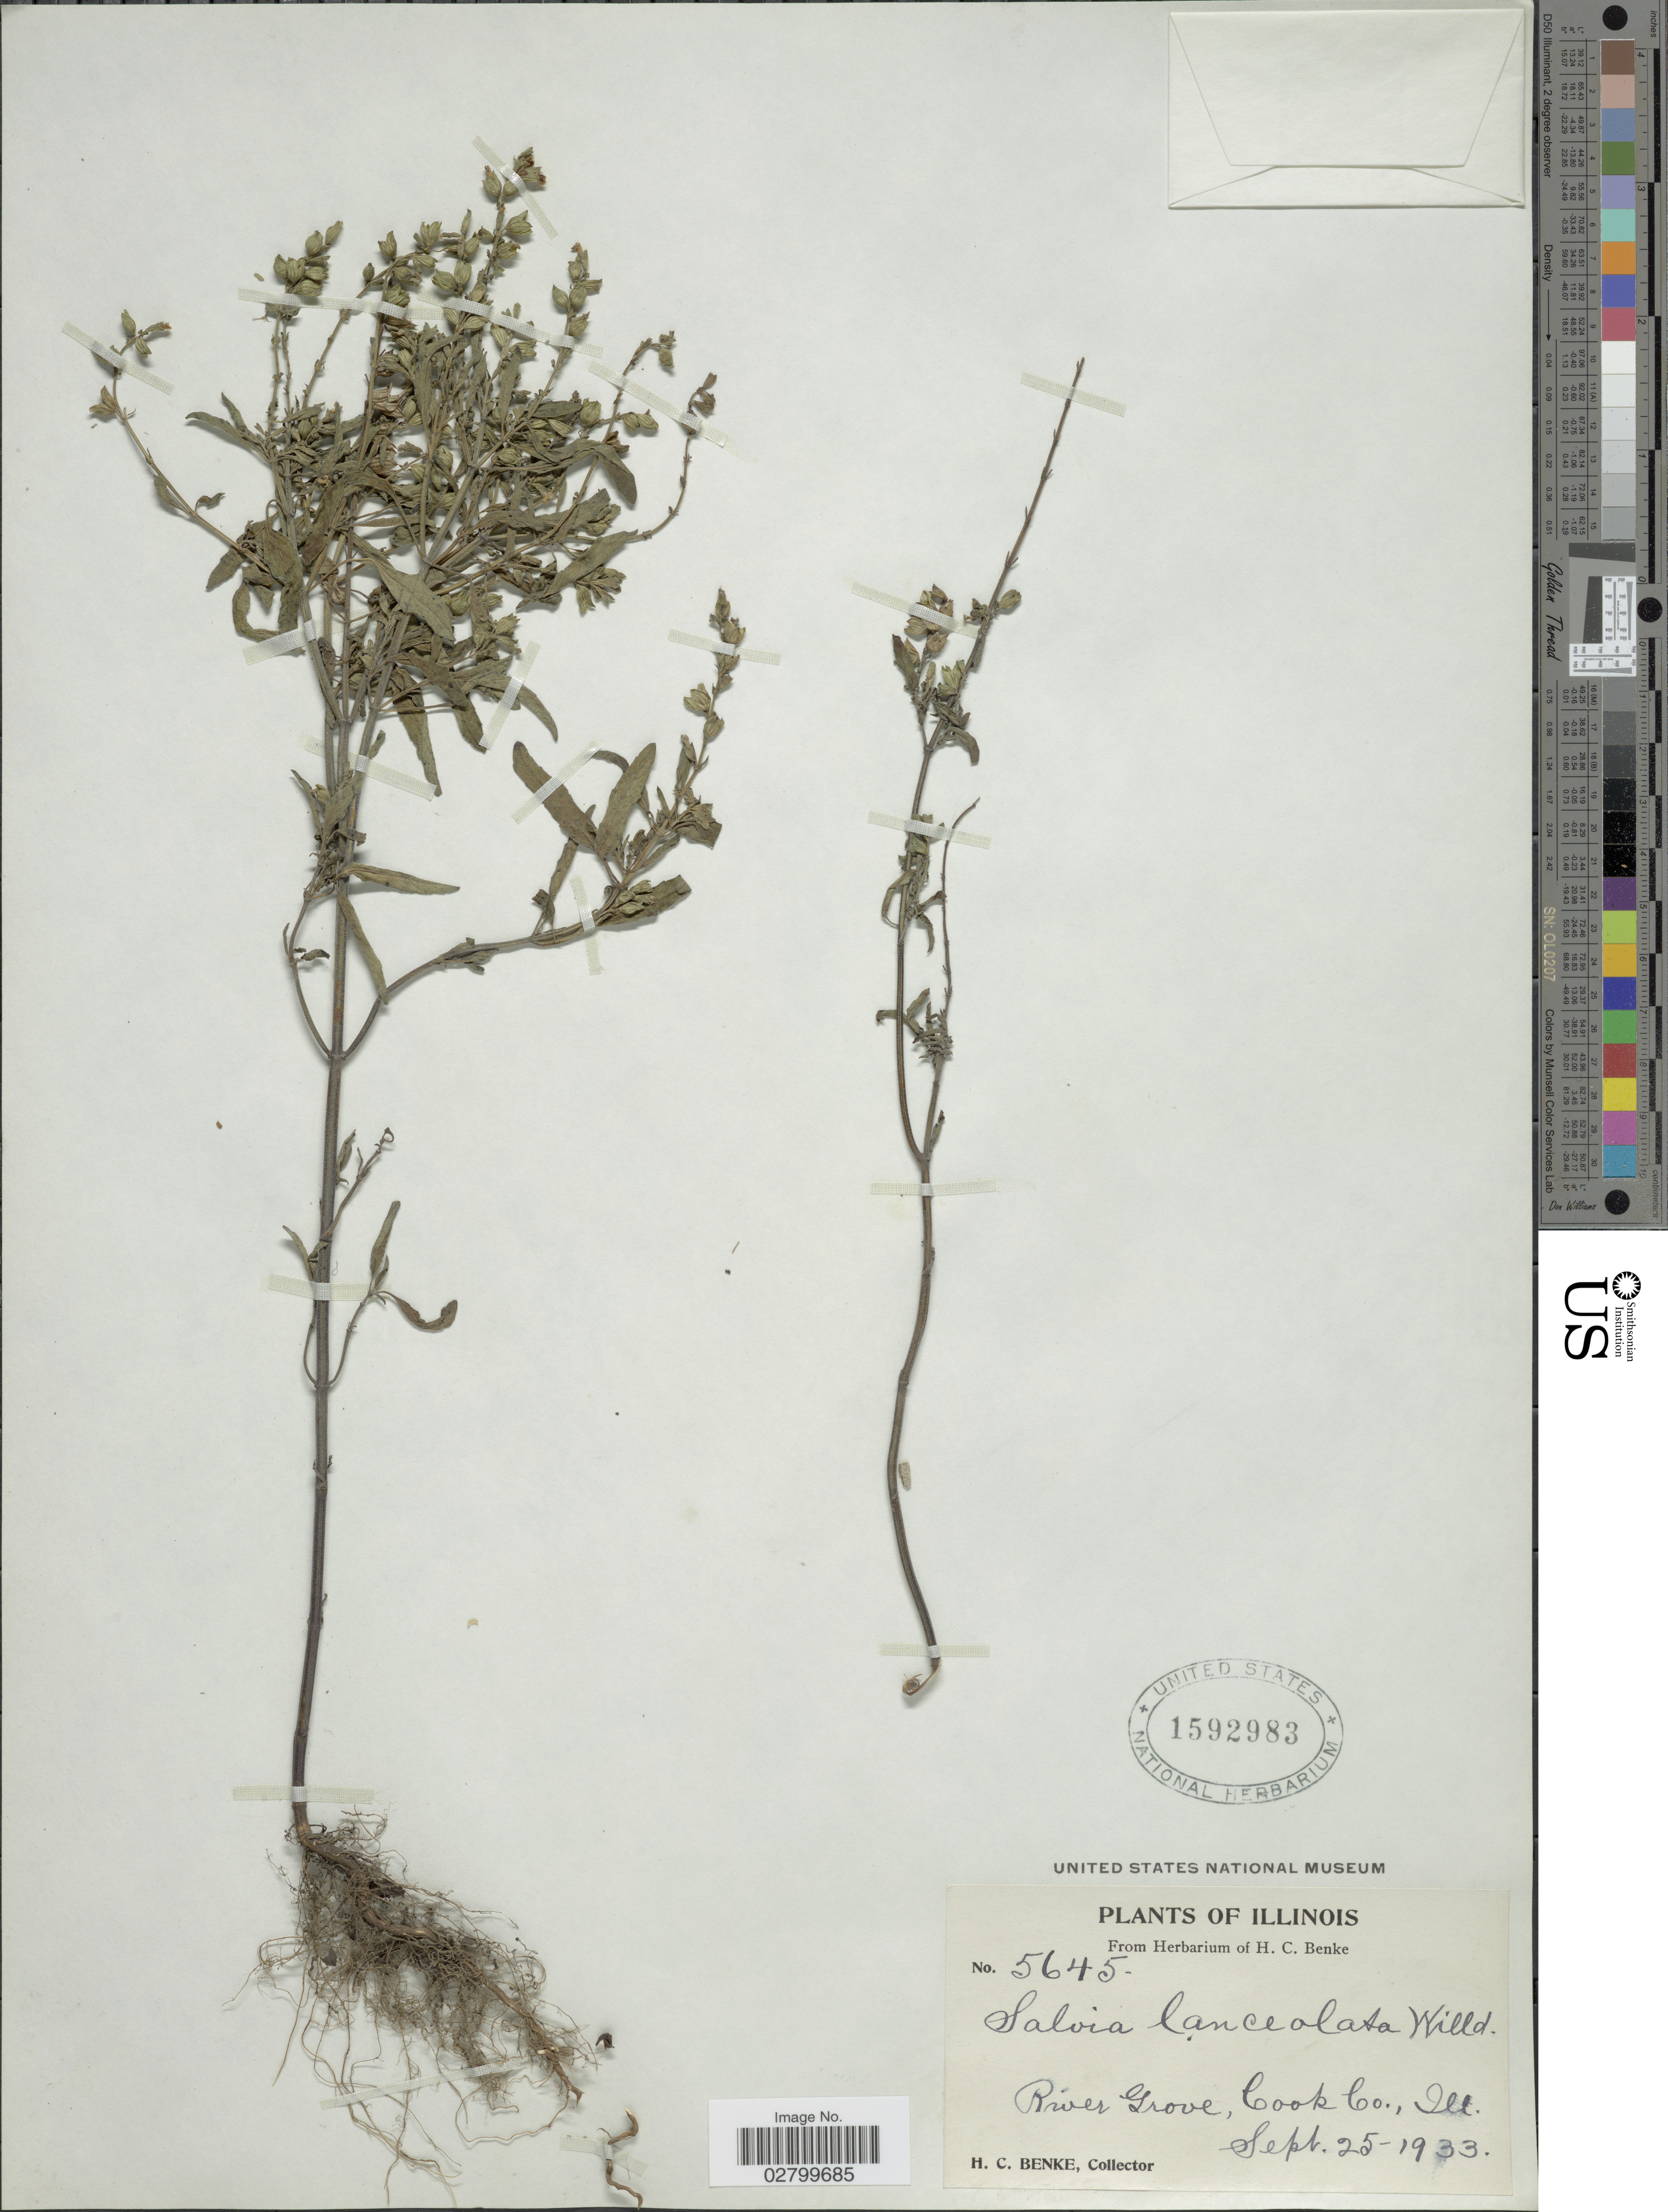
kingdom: Plantae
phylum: Tracheophyta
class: Magnoliopsida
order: Lamiales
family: Lamiaceae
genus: Salvia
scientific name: Salvia lanceaefolia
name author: Lam.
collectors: H. Benke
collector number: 5645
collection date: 1933-09-25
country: United States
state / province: Illinois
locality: River Grove, Cook Co., Ill.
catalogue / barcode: US 1592983